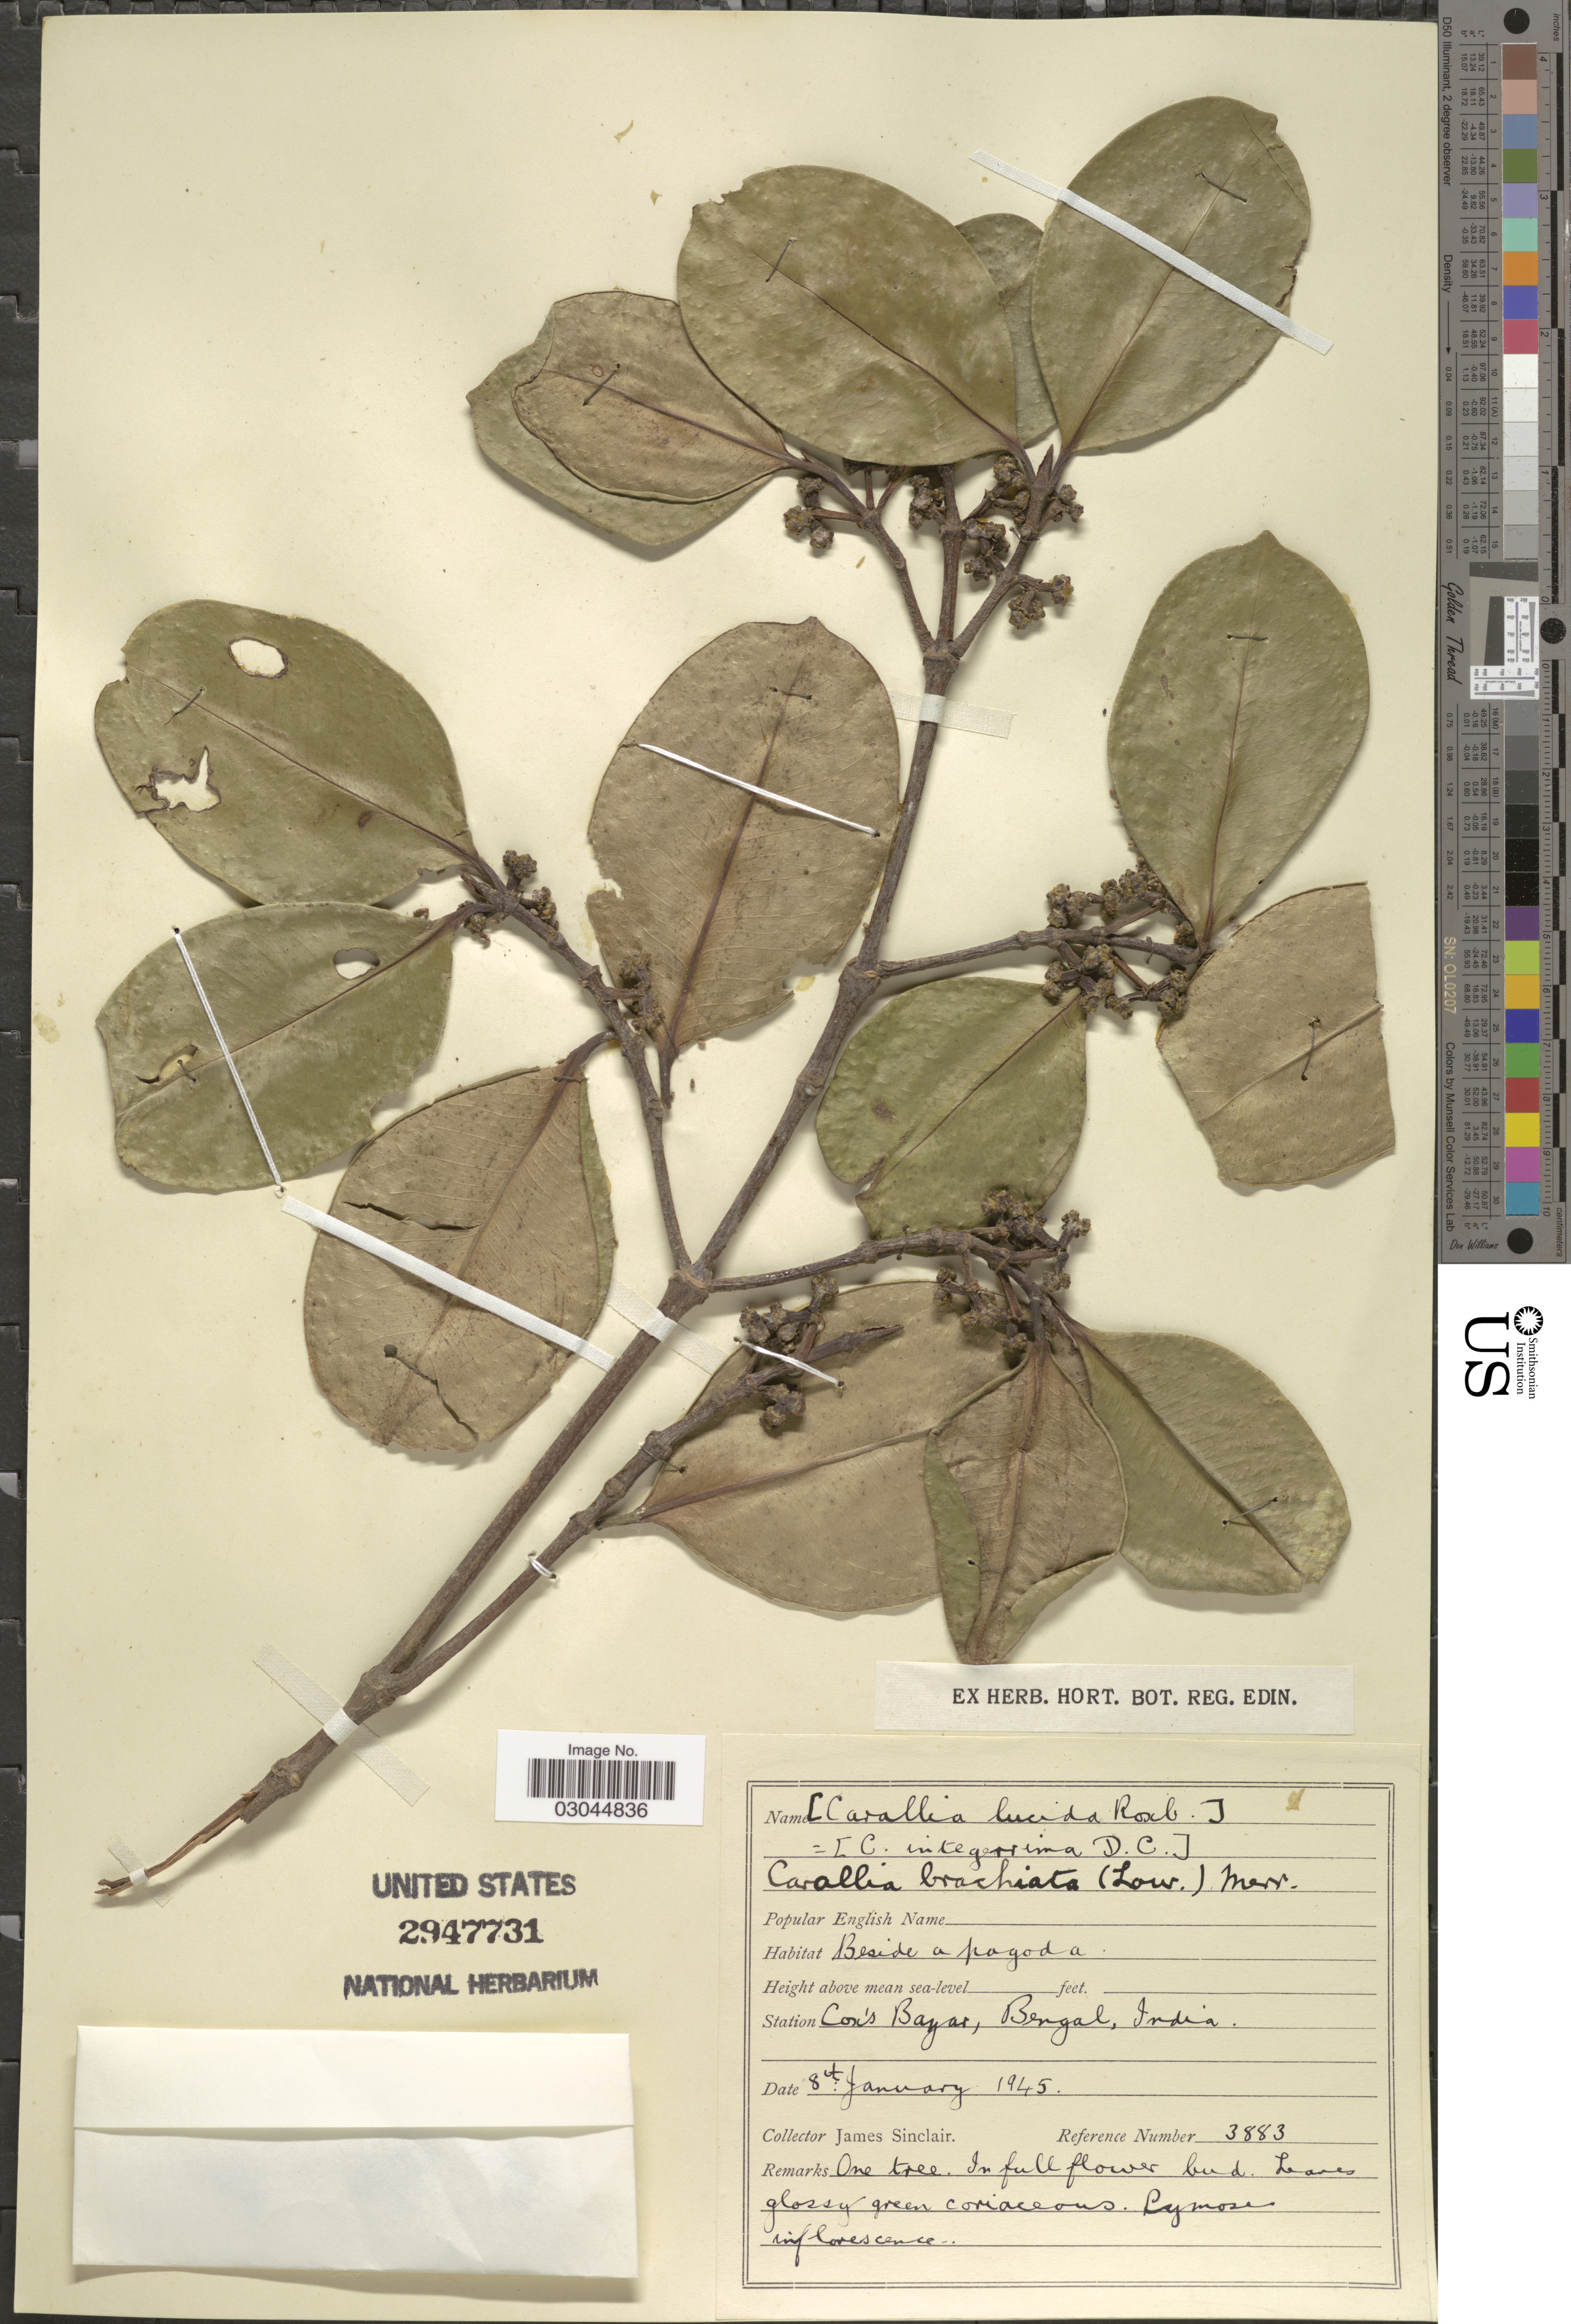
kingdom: Plantae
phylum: Tracheophyta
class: Magnoliopsida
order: Malpighiales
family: Rhizophoraceae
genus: Carallia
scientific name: Carallia brachiata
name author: (Lour.) Merr.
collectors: J. Sinclair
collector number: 3883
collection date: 1945-01-08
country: Bangladesh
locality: Beside a pagoda. Station Cox's Bazar, Bengal.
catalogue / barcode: US 2947731